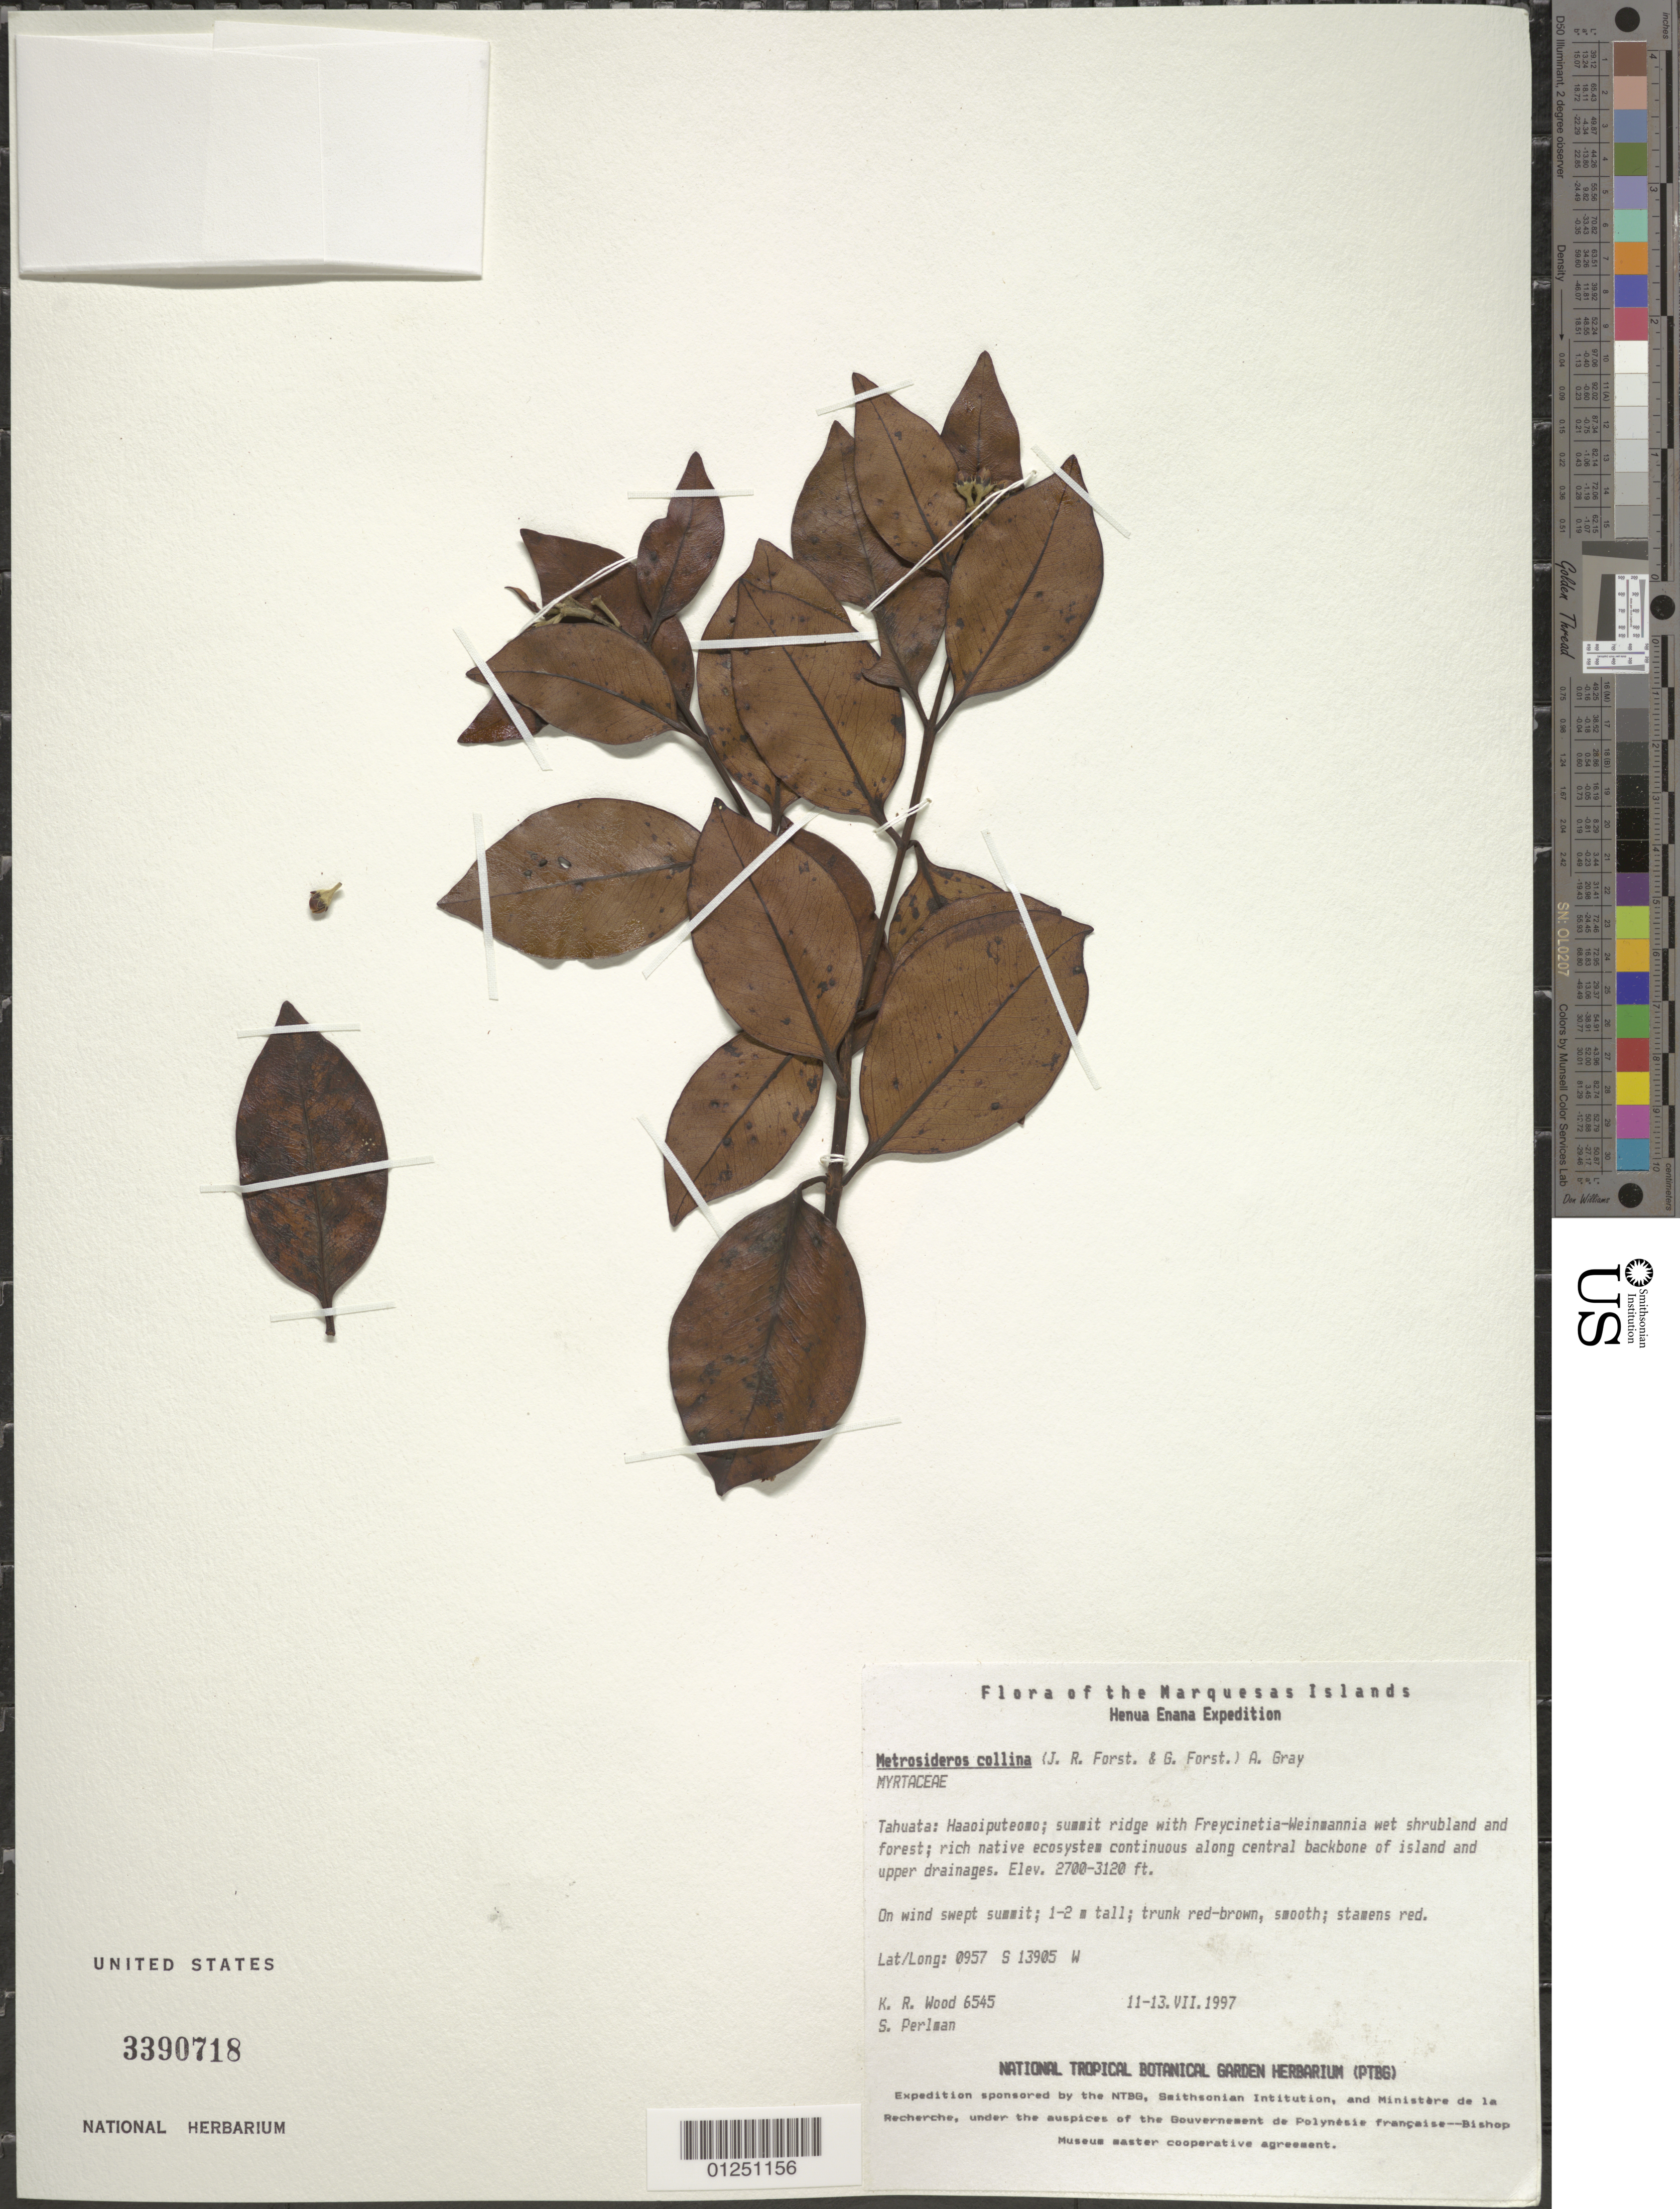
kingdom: Plantae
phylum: Tracheophyta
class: Magnoliopsida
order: Myrtales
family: Myrtaceae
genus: Metrosideros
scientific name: Metrosideros collina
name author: (J.R. Forst. & G. Forst.) A. Gray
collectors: K. R. Wood & S. P. Perlman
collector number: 6545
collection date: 1997-07-11/1997-07-13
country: French Polynesia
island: Tahuata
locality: Haaoiputeomo, summit ridge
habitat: On wind swept summit, in Freycinetia - Weinmannia wet shrub and forest; rich native ecosystem, continuous along central backbone of island and upper drainages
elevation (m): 823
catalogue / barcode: US 3390718